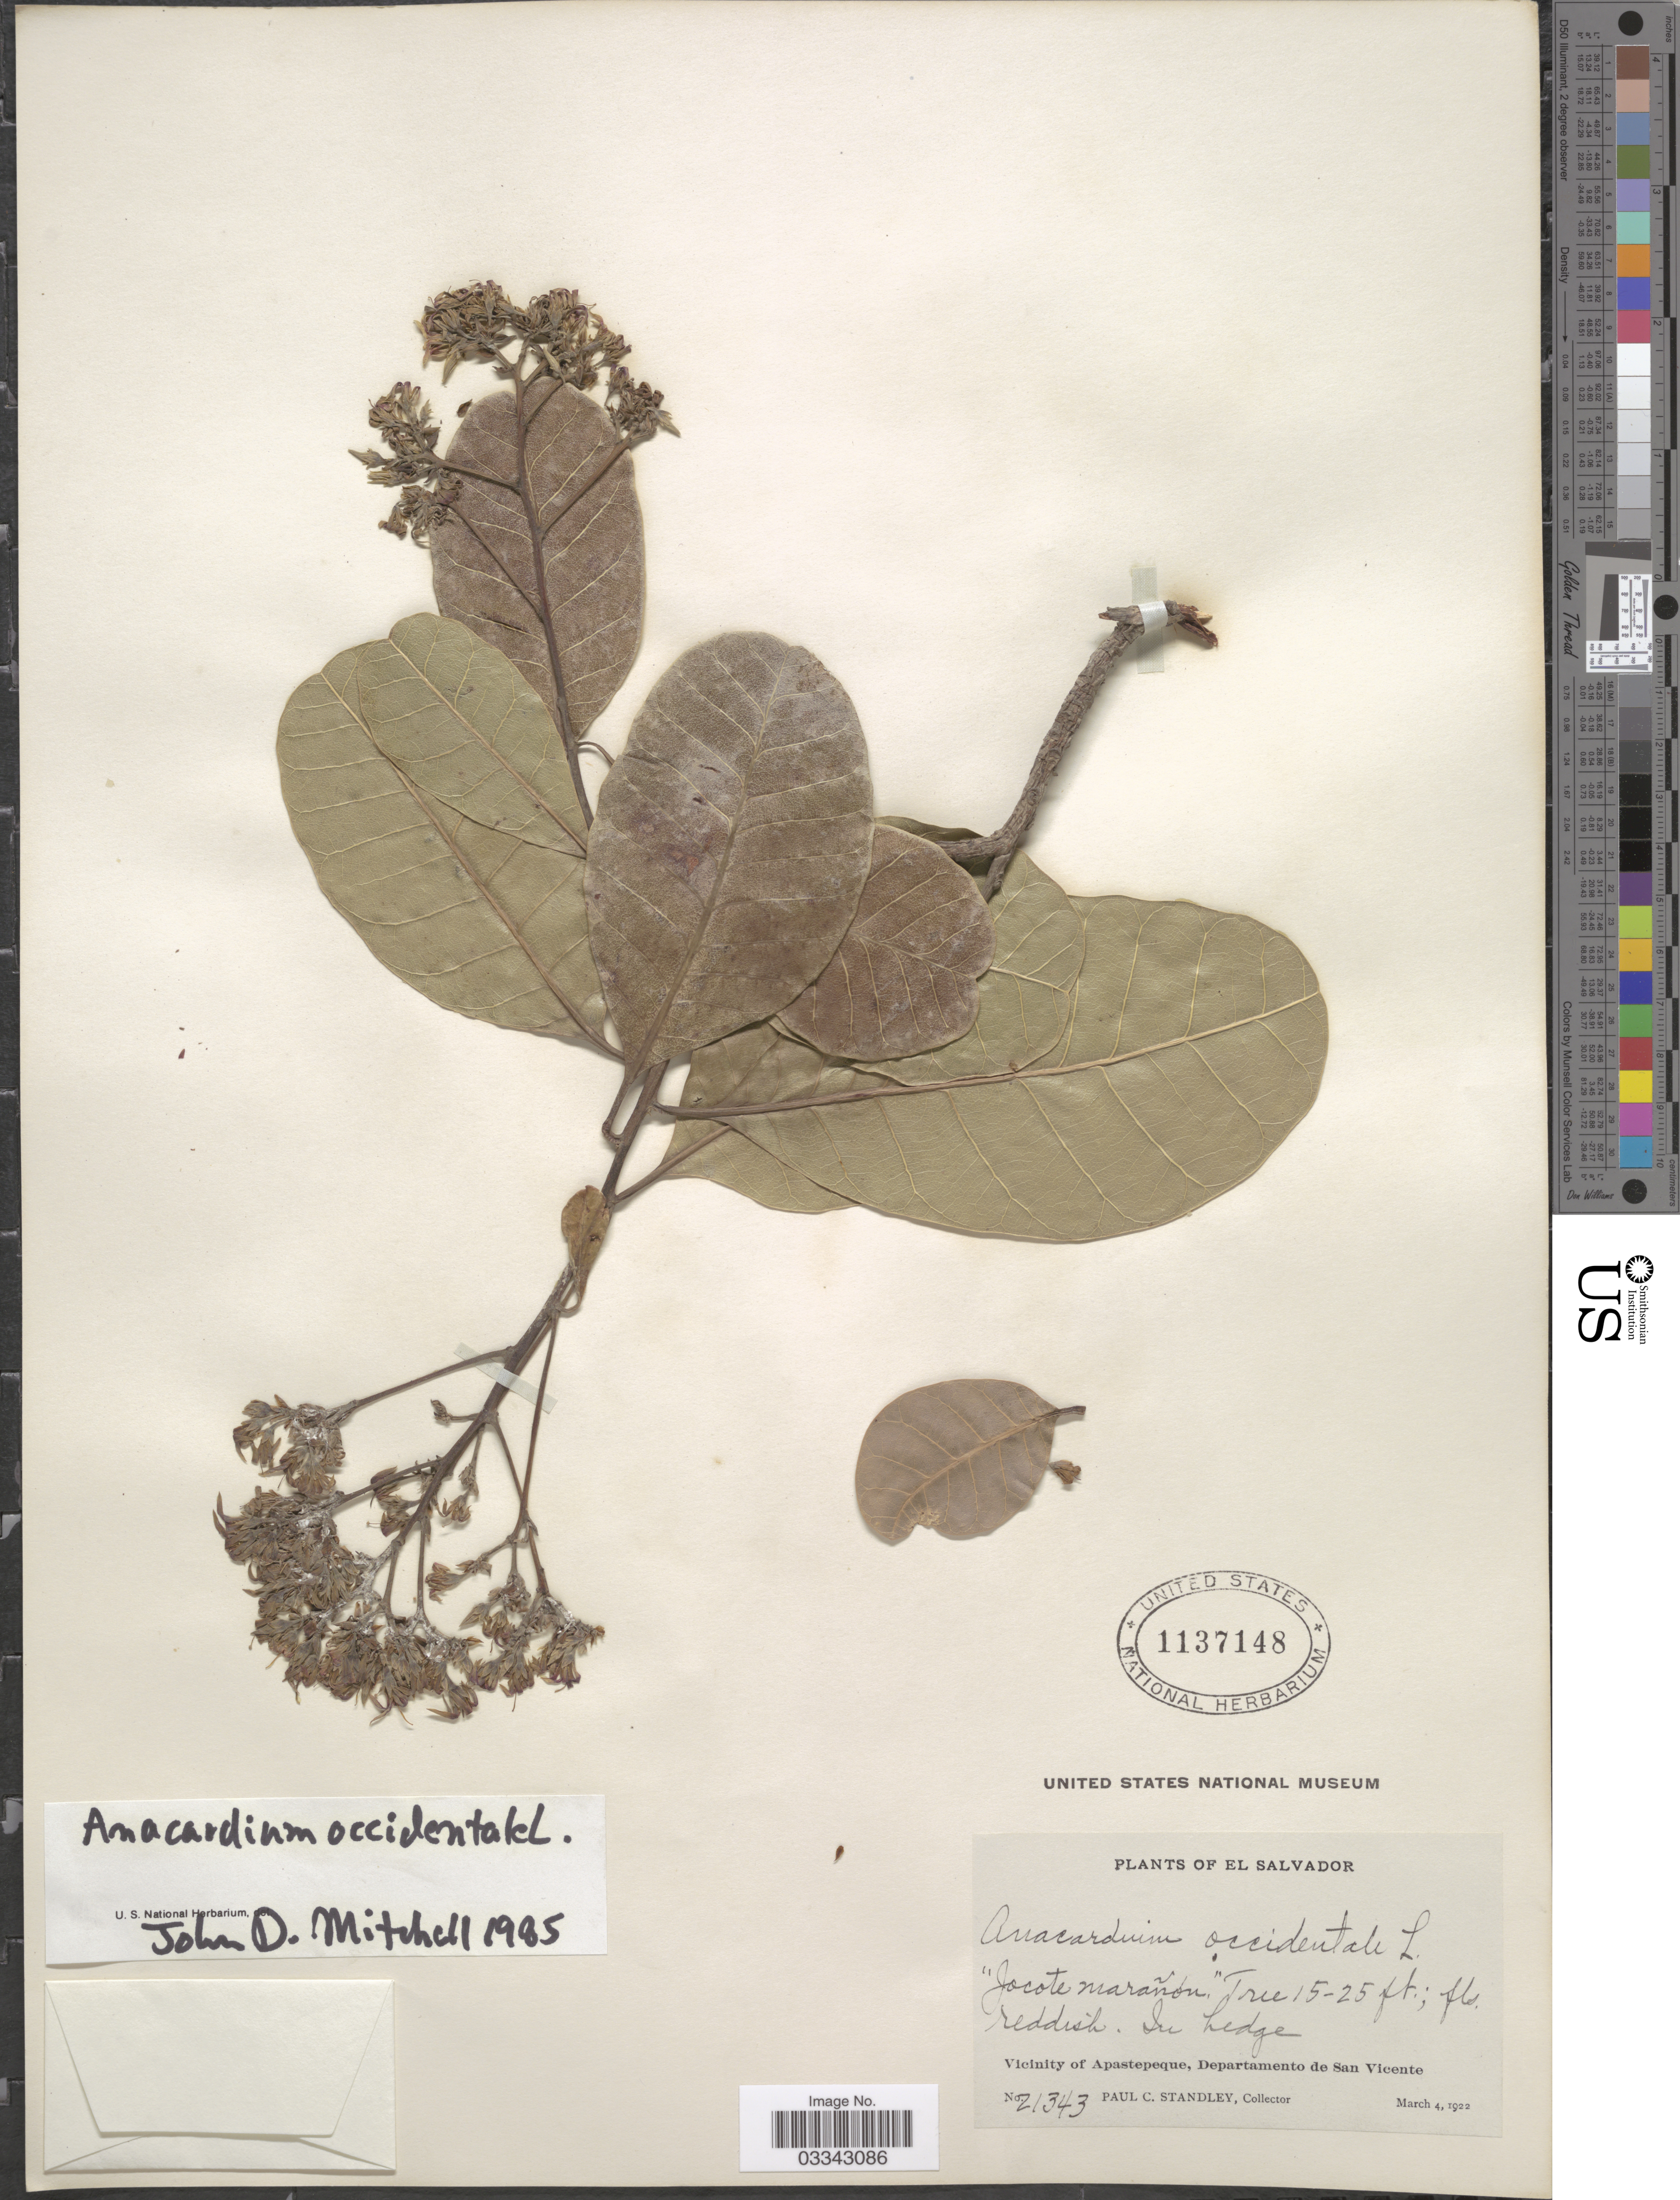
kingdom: Plantae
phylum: Tracheophyta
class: Magnoliopsida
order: Sapindales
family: Anacardiaceae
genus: Anacardium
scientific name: Anacardium occidentale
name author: L.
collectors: P. C. Standley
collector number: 21343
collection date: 1922-03-04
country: El Salvador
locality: Vicinity of Apastepeque, Departamento de San Vicente.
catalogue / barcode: US 1137148